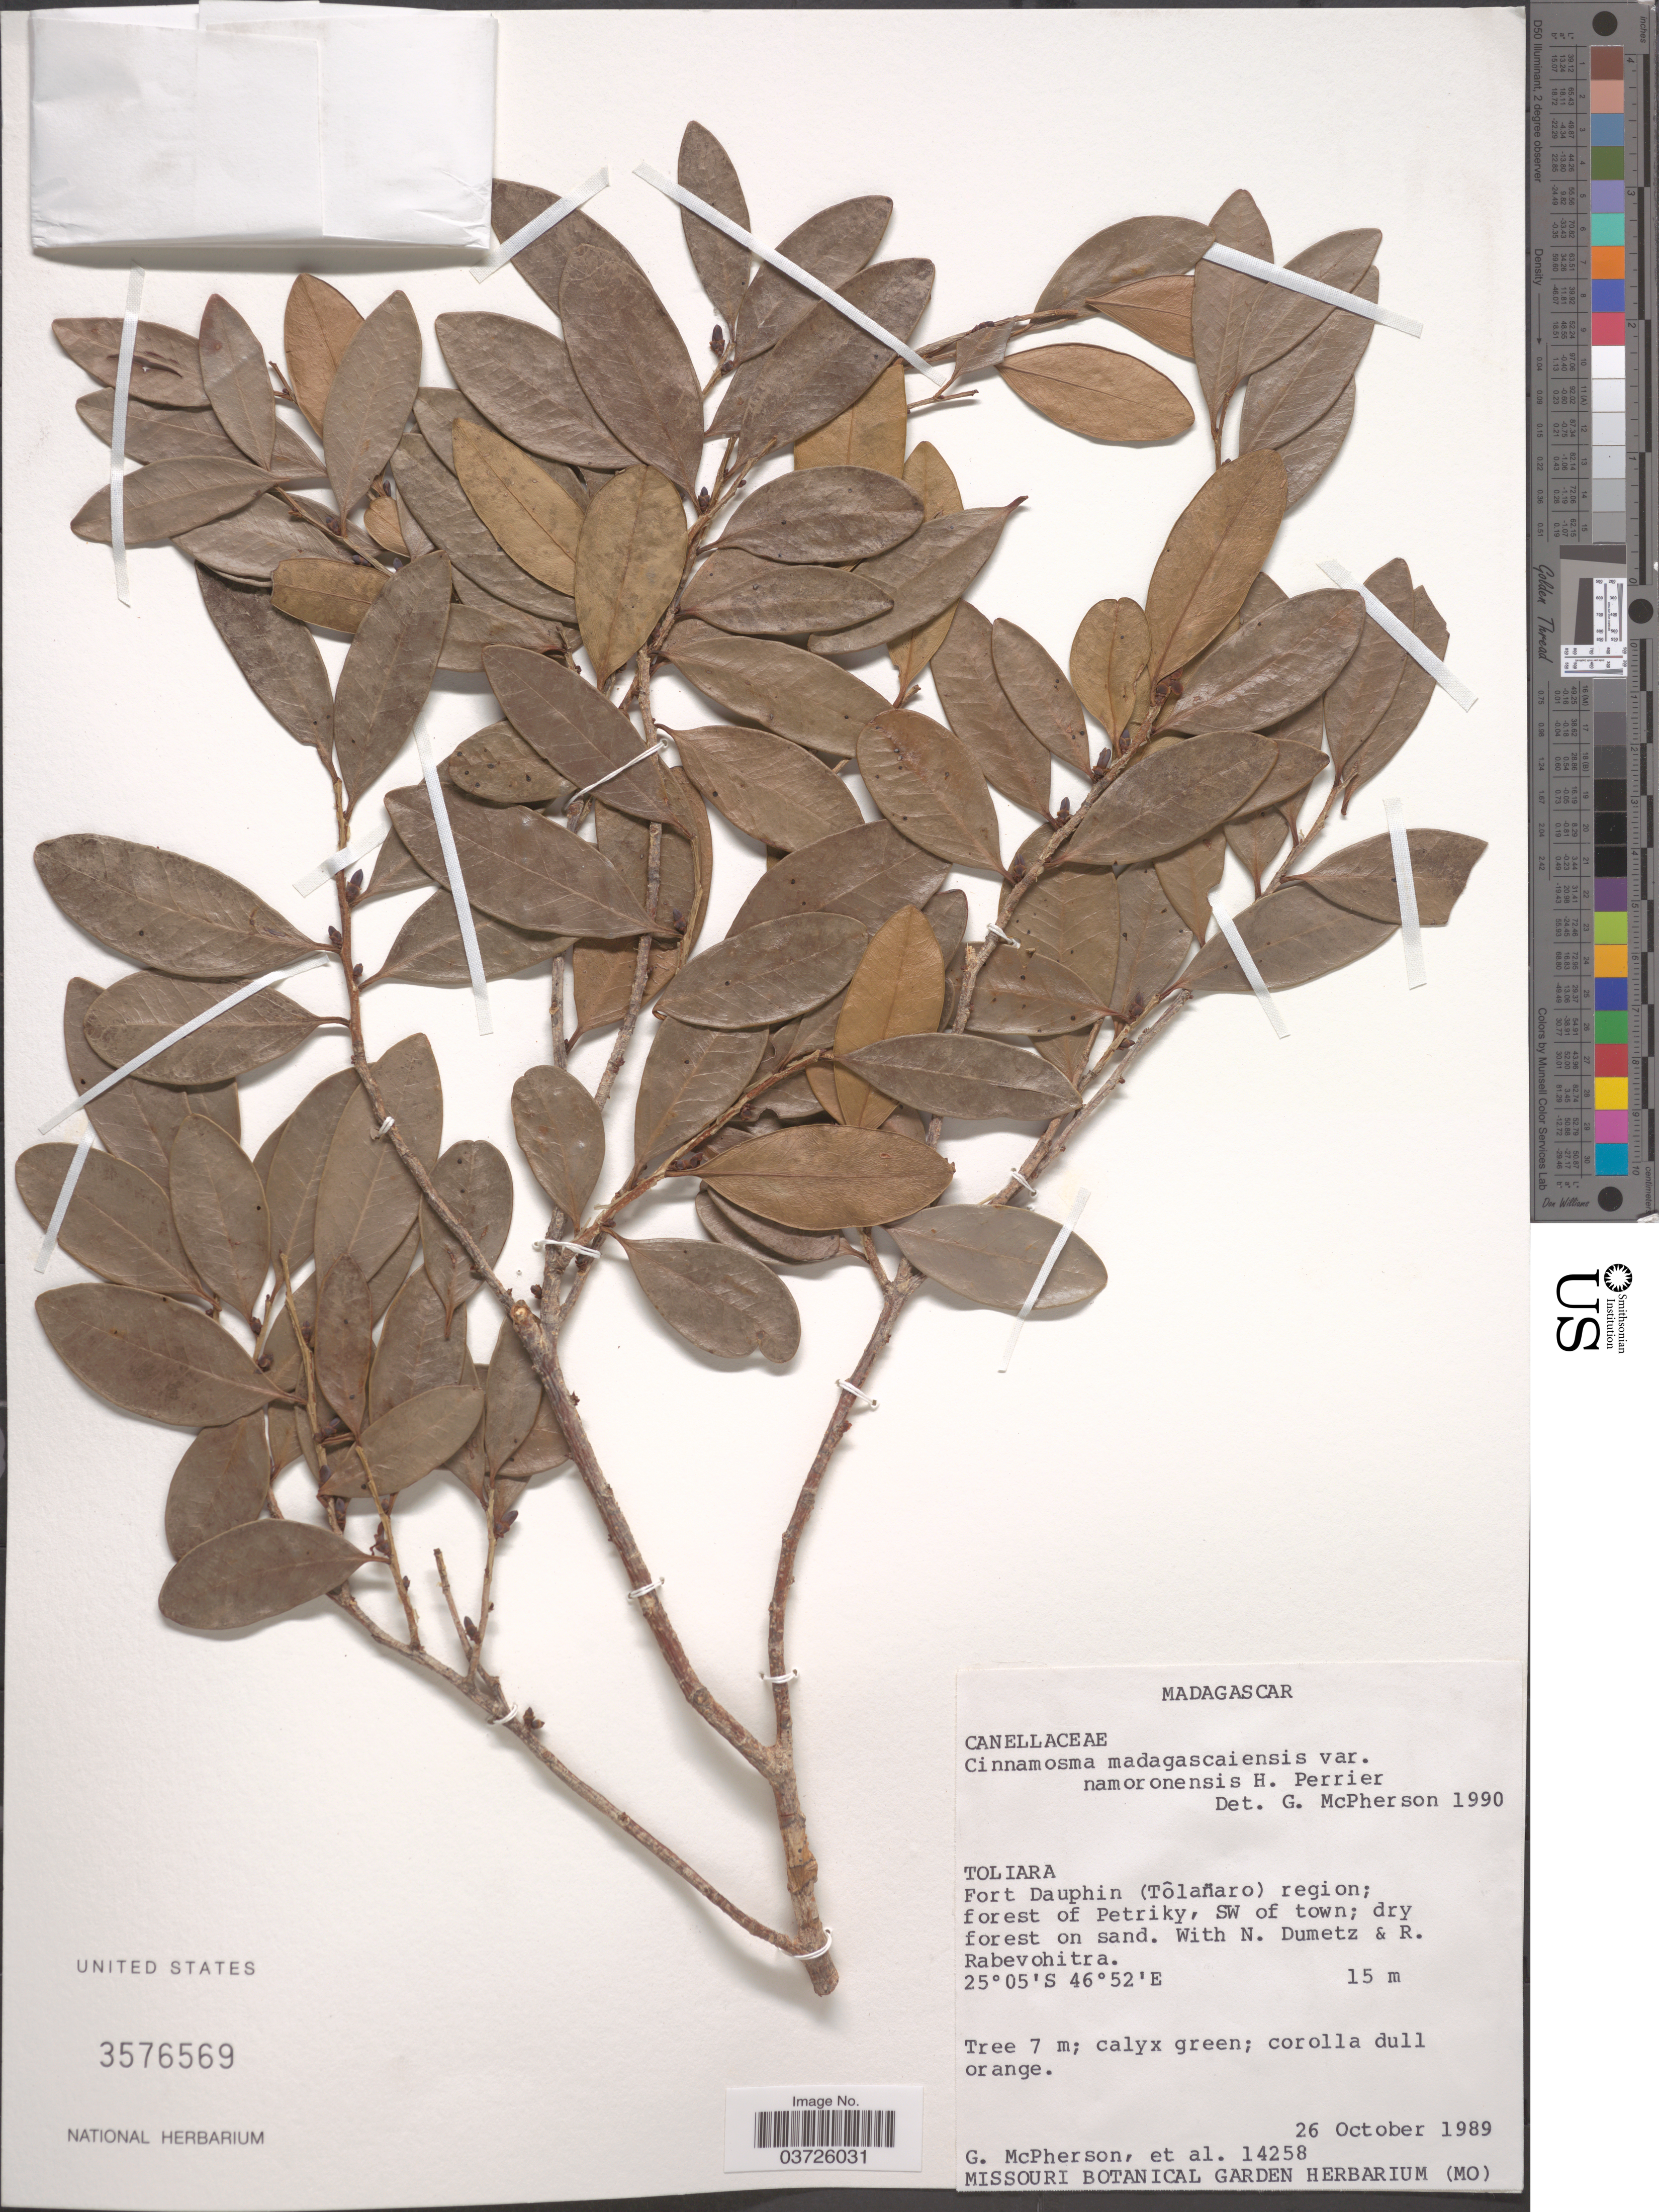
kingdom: Plantae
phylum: Tracheophyta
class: Magnoliopsida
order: Canellales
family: Canellaceae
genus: Cinnamosma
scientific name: Cinnamosma madagascariensis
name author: Danguy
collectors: G. McPherson, N. Dumetz & R. Rabevohitra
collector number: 14258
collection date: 1989-10-26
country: Madagascar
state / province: Anosy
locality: Fort Dauphin (Tôlanaro) region; forest of Petriky, SW of town.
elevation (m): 15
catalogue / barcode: US 3576569